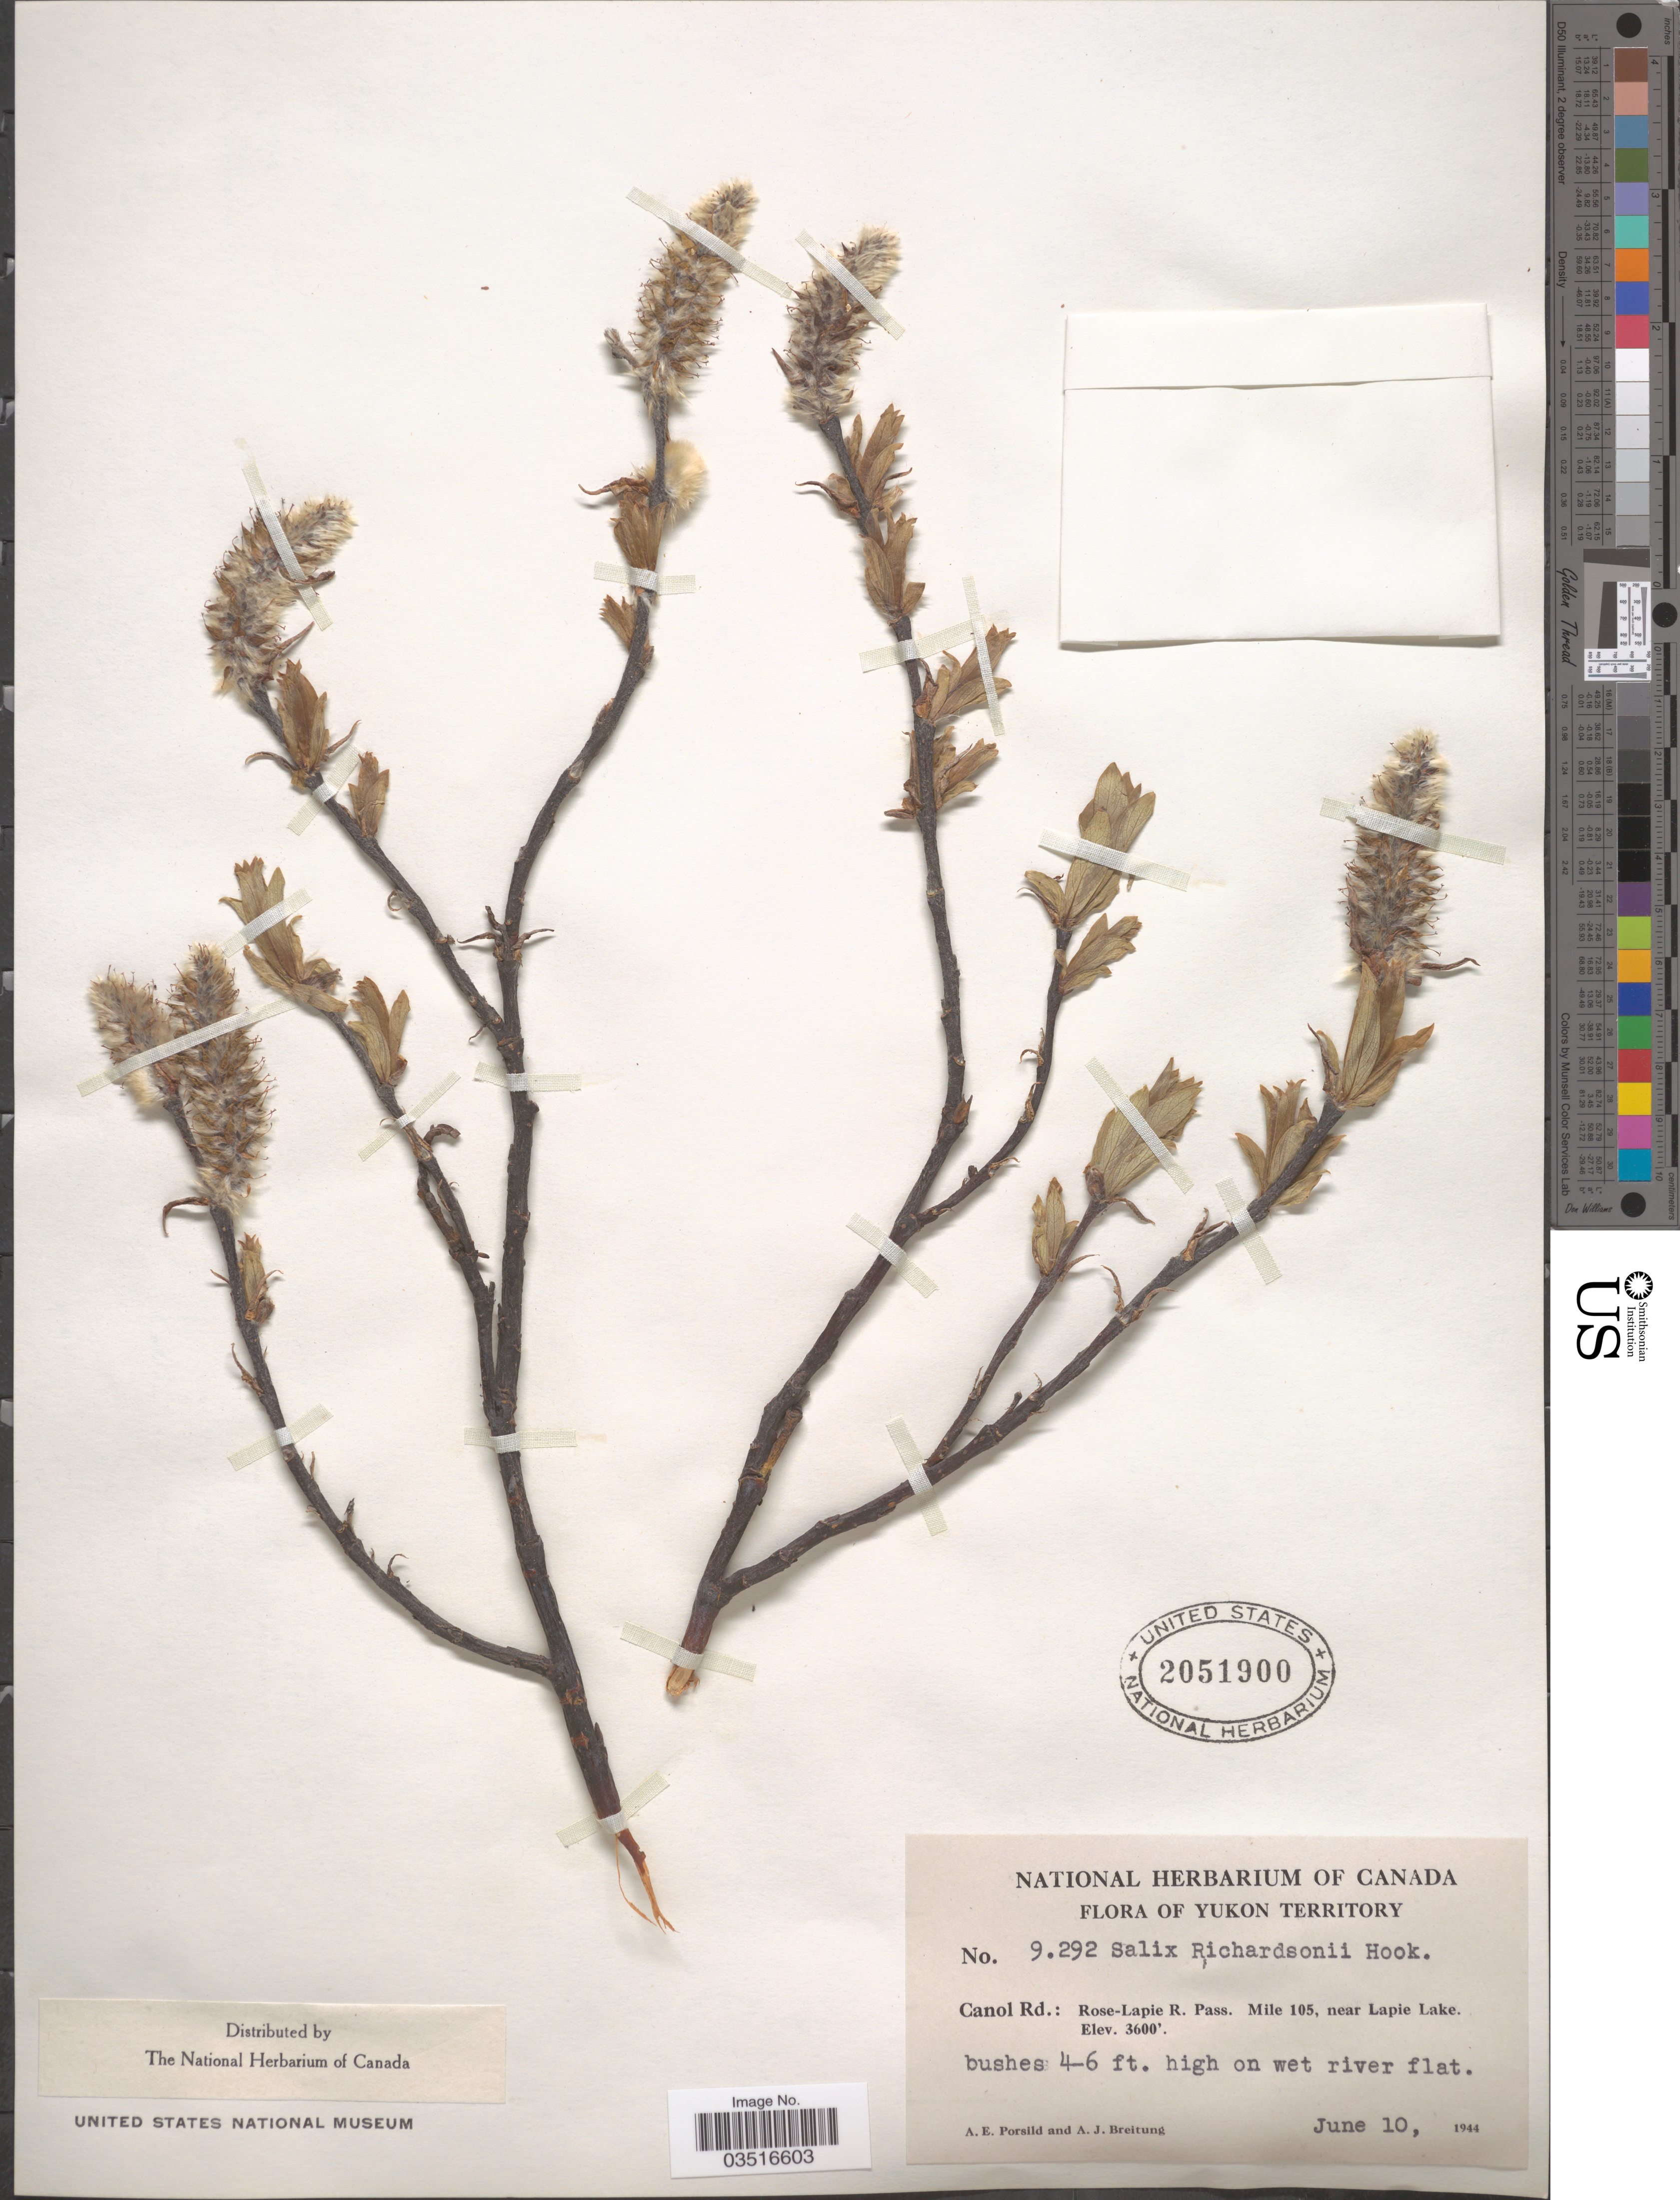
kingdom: Plantae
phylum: Tracheophyta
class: Magnoliopsida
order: Malpighiales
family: Salicaceae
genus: Salix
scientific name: Salix richardsonii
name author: Hook.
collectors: A. E. Porsild & A. Breitung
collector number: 9292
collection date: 1944-06-10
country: Canada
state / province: Yukon Territory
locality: Canol Rd.: Rose-Lapie R. Pass. Mile 105, near Lapie Lake.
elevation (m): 1097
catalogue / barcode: US 2051900